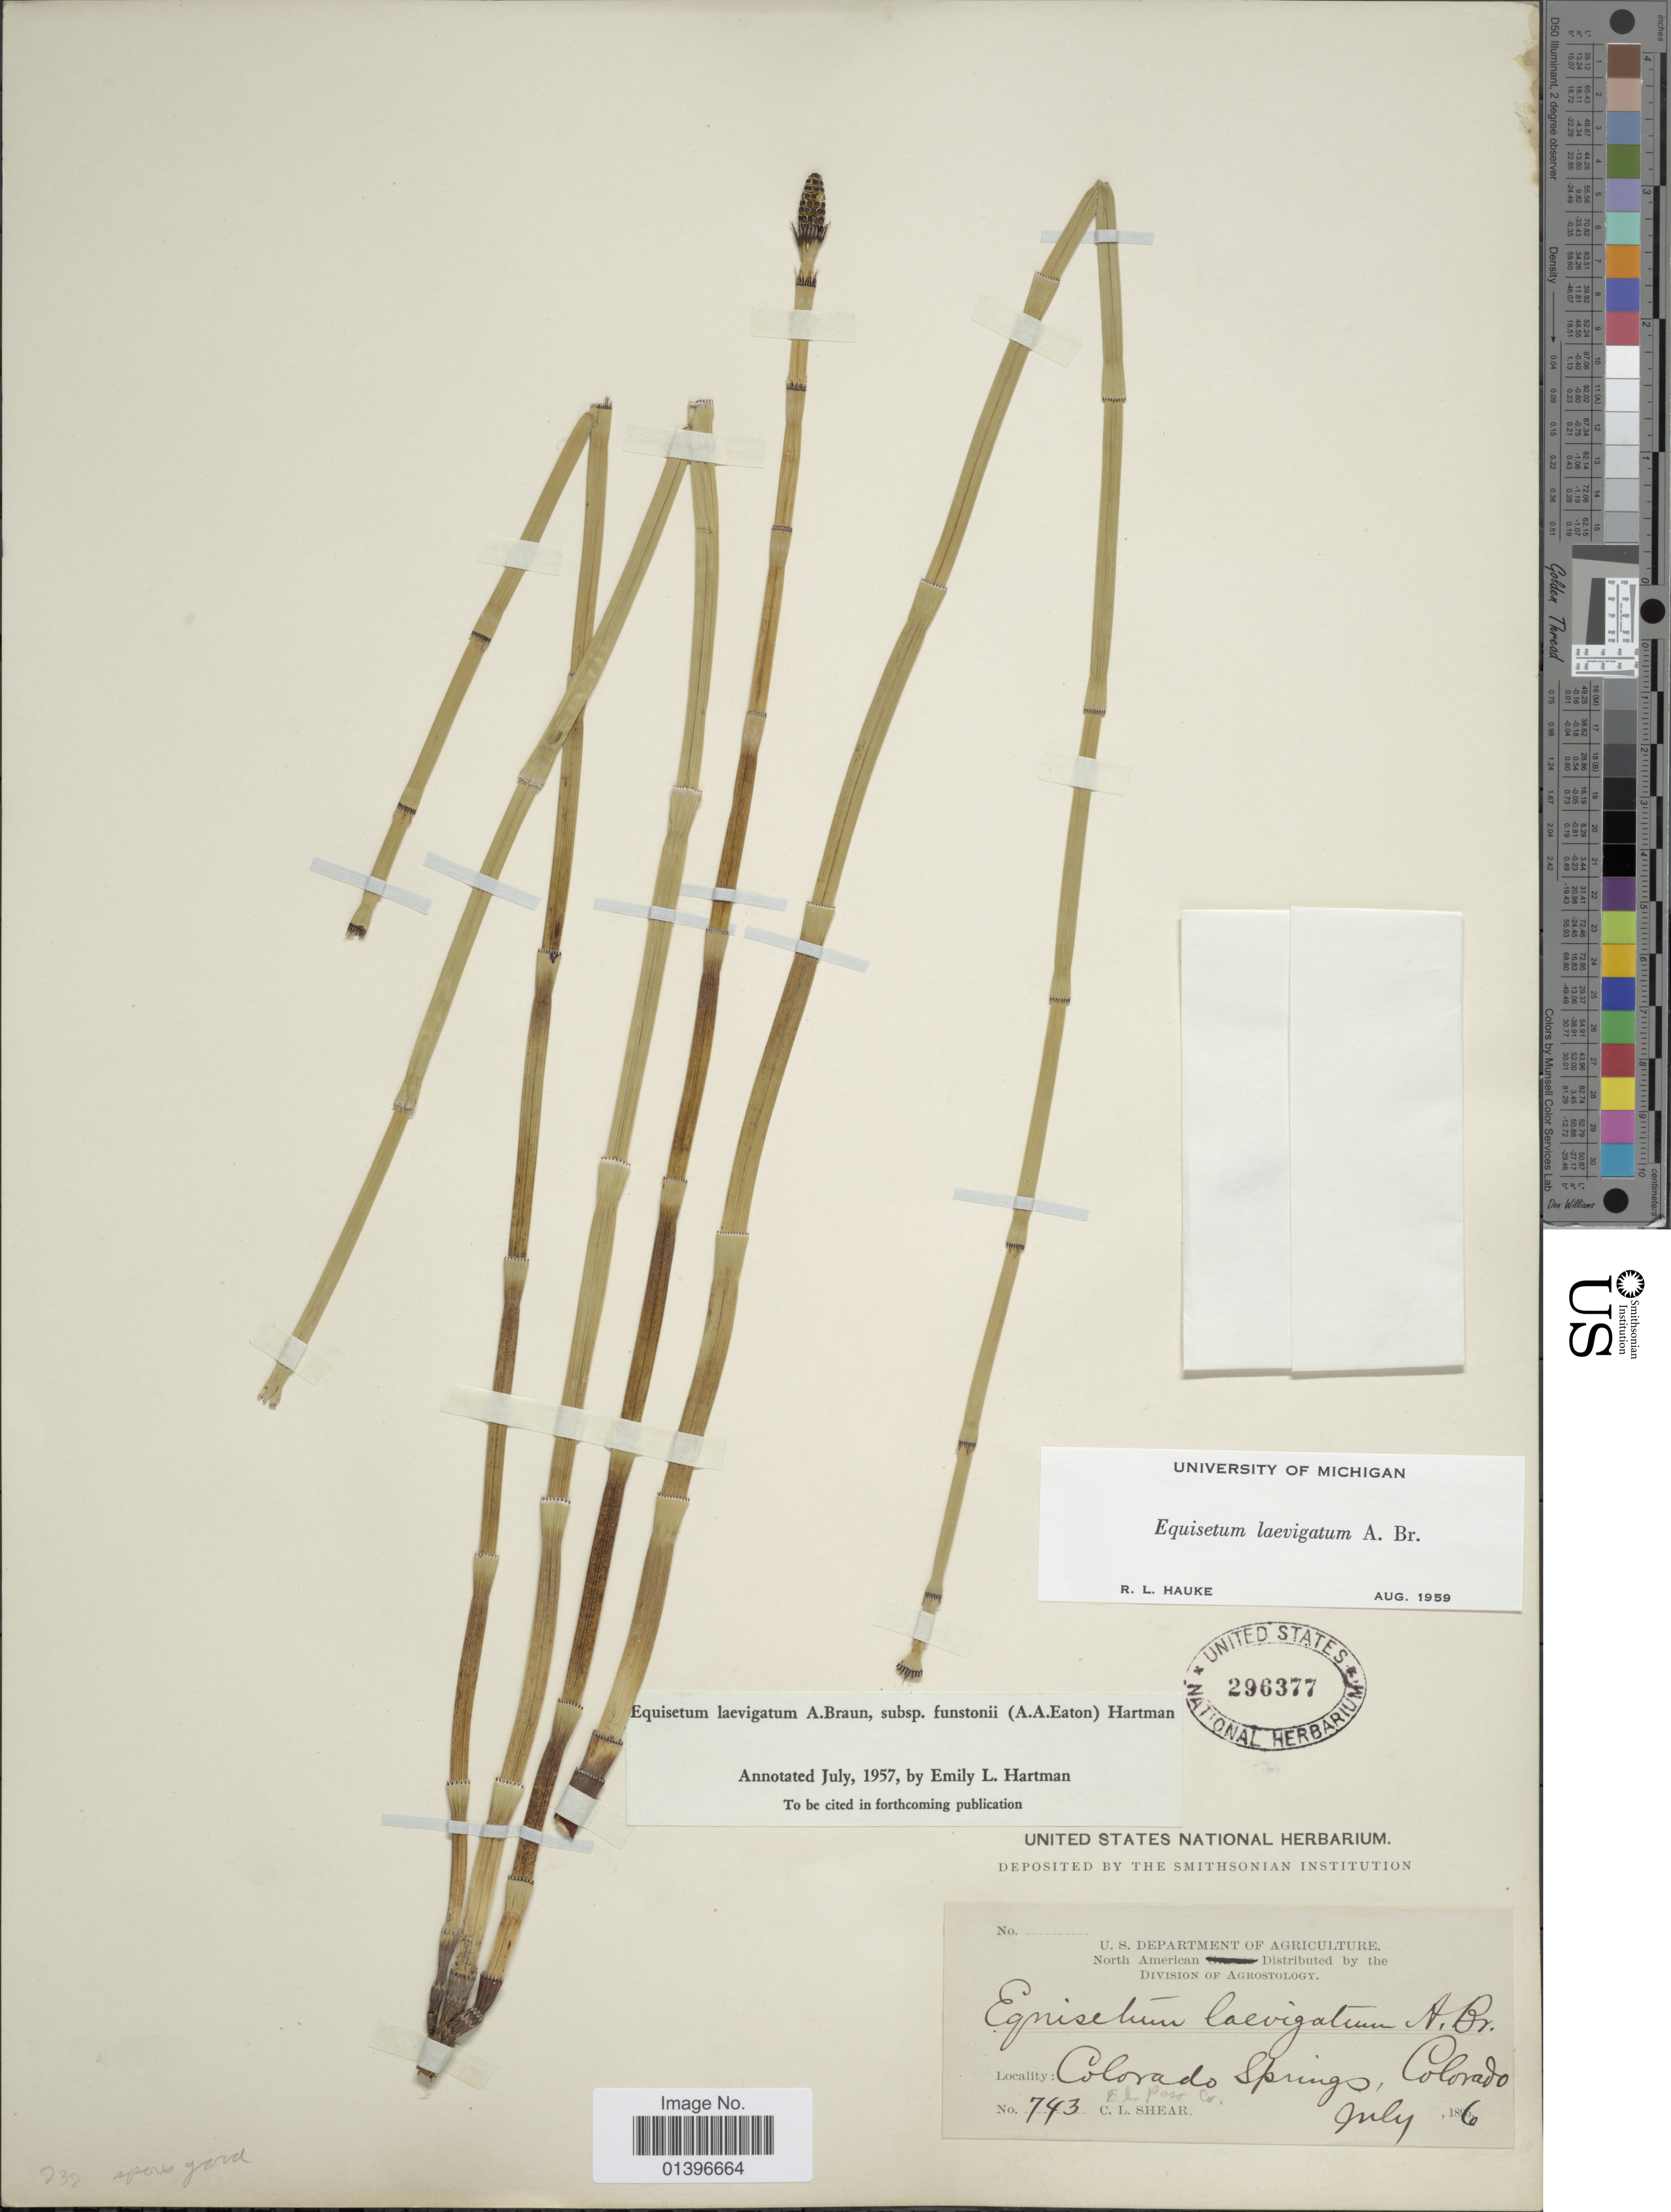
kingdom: Plantae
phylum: Tracheophyta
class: Polypodiopsida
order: Equisetales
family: Equisetaceae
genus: Equisetum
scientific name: Equisetum laevigatum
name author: A. Braun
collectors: C. L. Shear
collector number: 743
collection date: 1896-07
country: United States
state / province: Colorado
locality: Colorado Springs, El Paso Co.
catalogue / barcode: US 296377